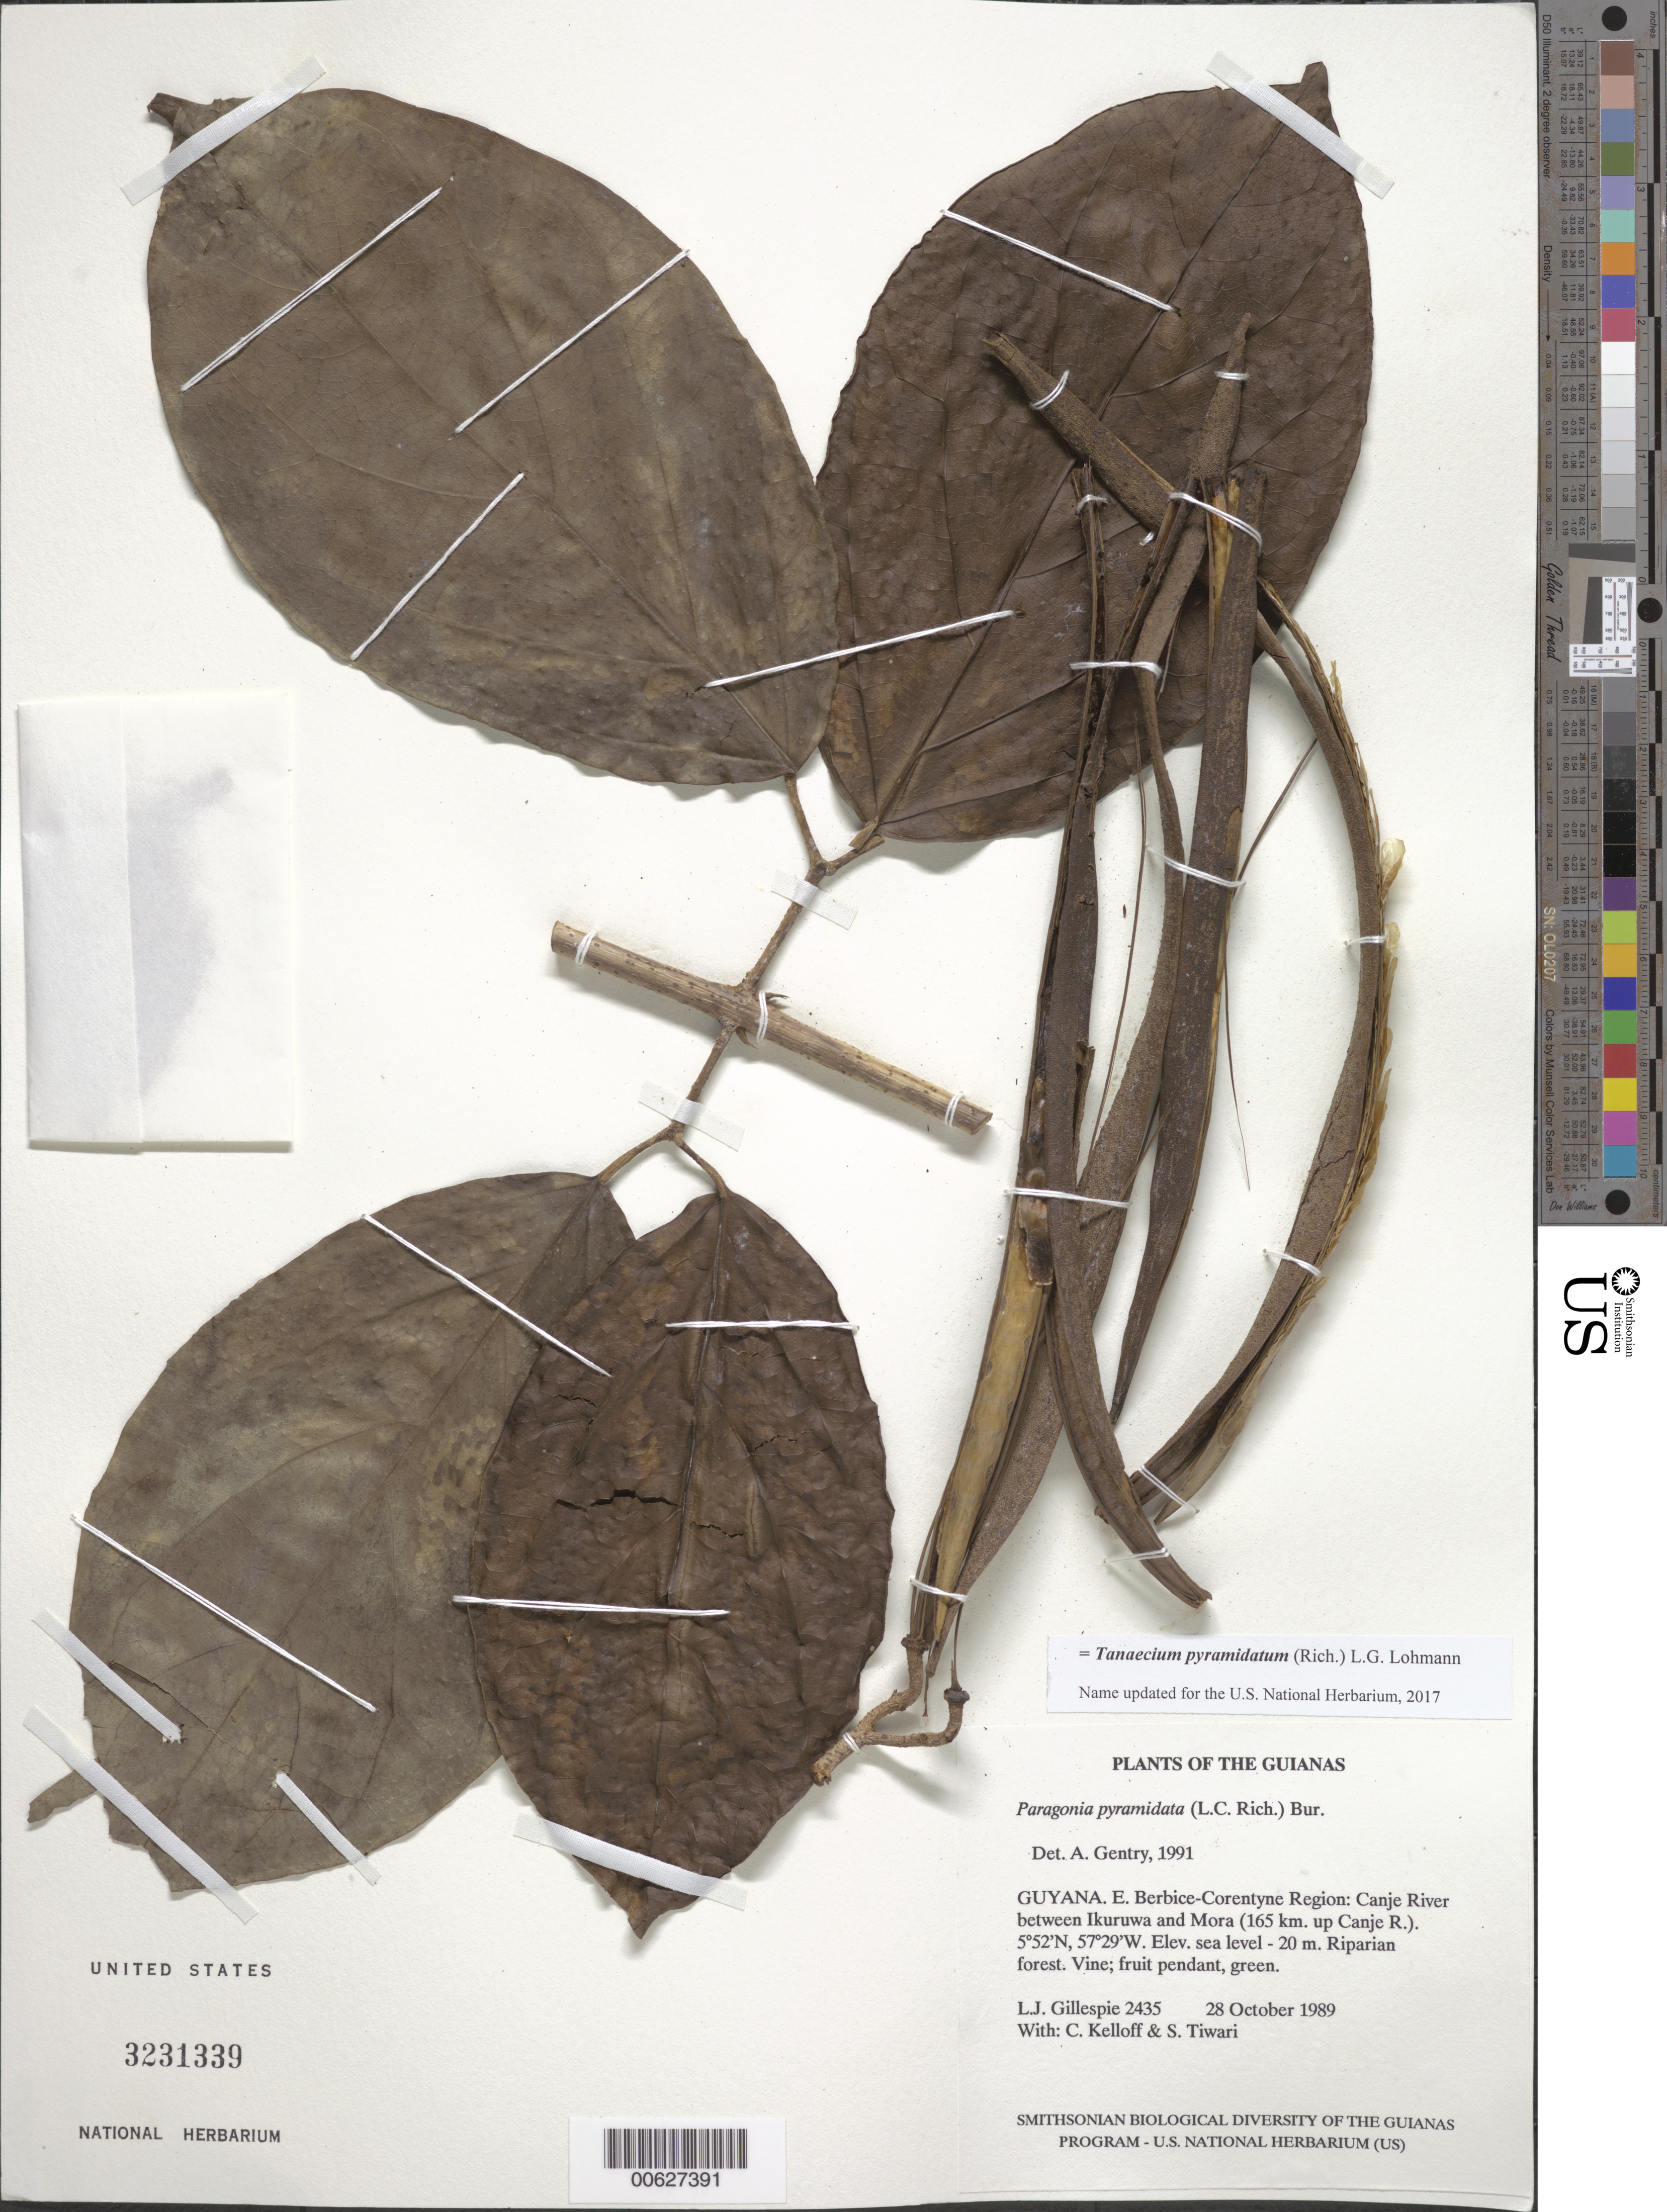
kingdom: Plantae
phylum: Tracheophyta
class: Magnoliopsida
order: Lamiales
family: Bignoniaceae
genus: Tanaecium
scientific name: Tanaecium pyramidatum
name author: (Rich.) L.G. Lohmann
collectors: L. J. Gillespie, C. L. Kelloff & S. Tiwari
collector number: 2435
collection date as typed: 28 October 1989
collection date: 1989-10-28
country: Guyana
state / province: E. Berbice-Corentyne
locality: Canje River between Ikuruwa and Mora (165 km. up Canje R.)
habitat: Riparian forest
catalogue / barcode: US 3231339